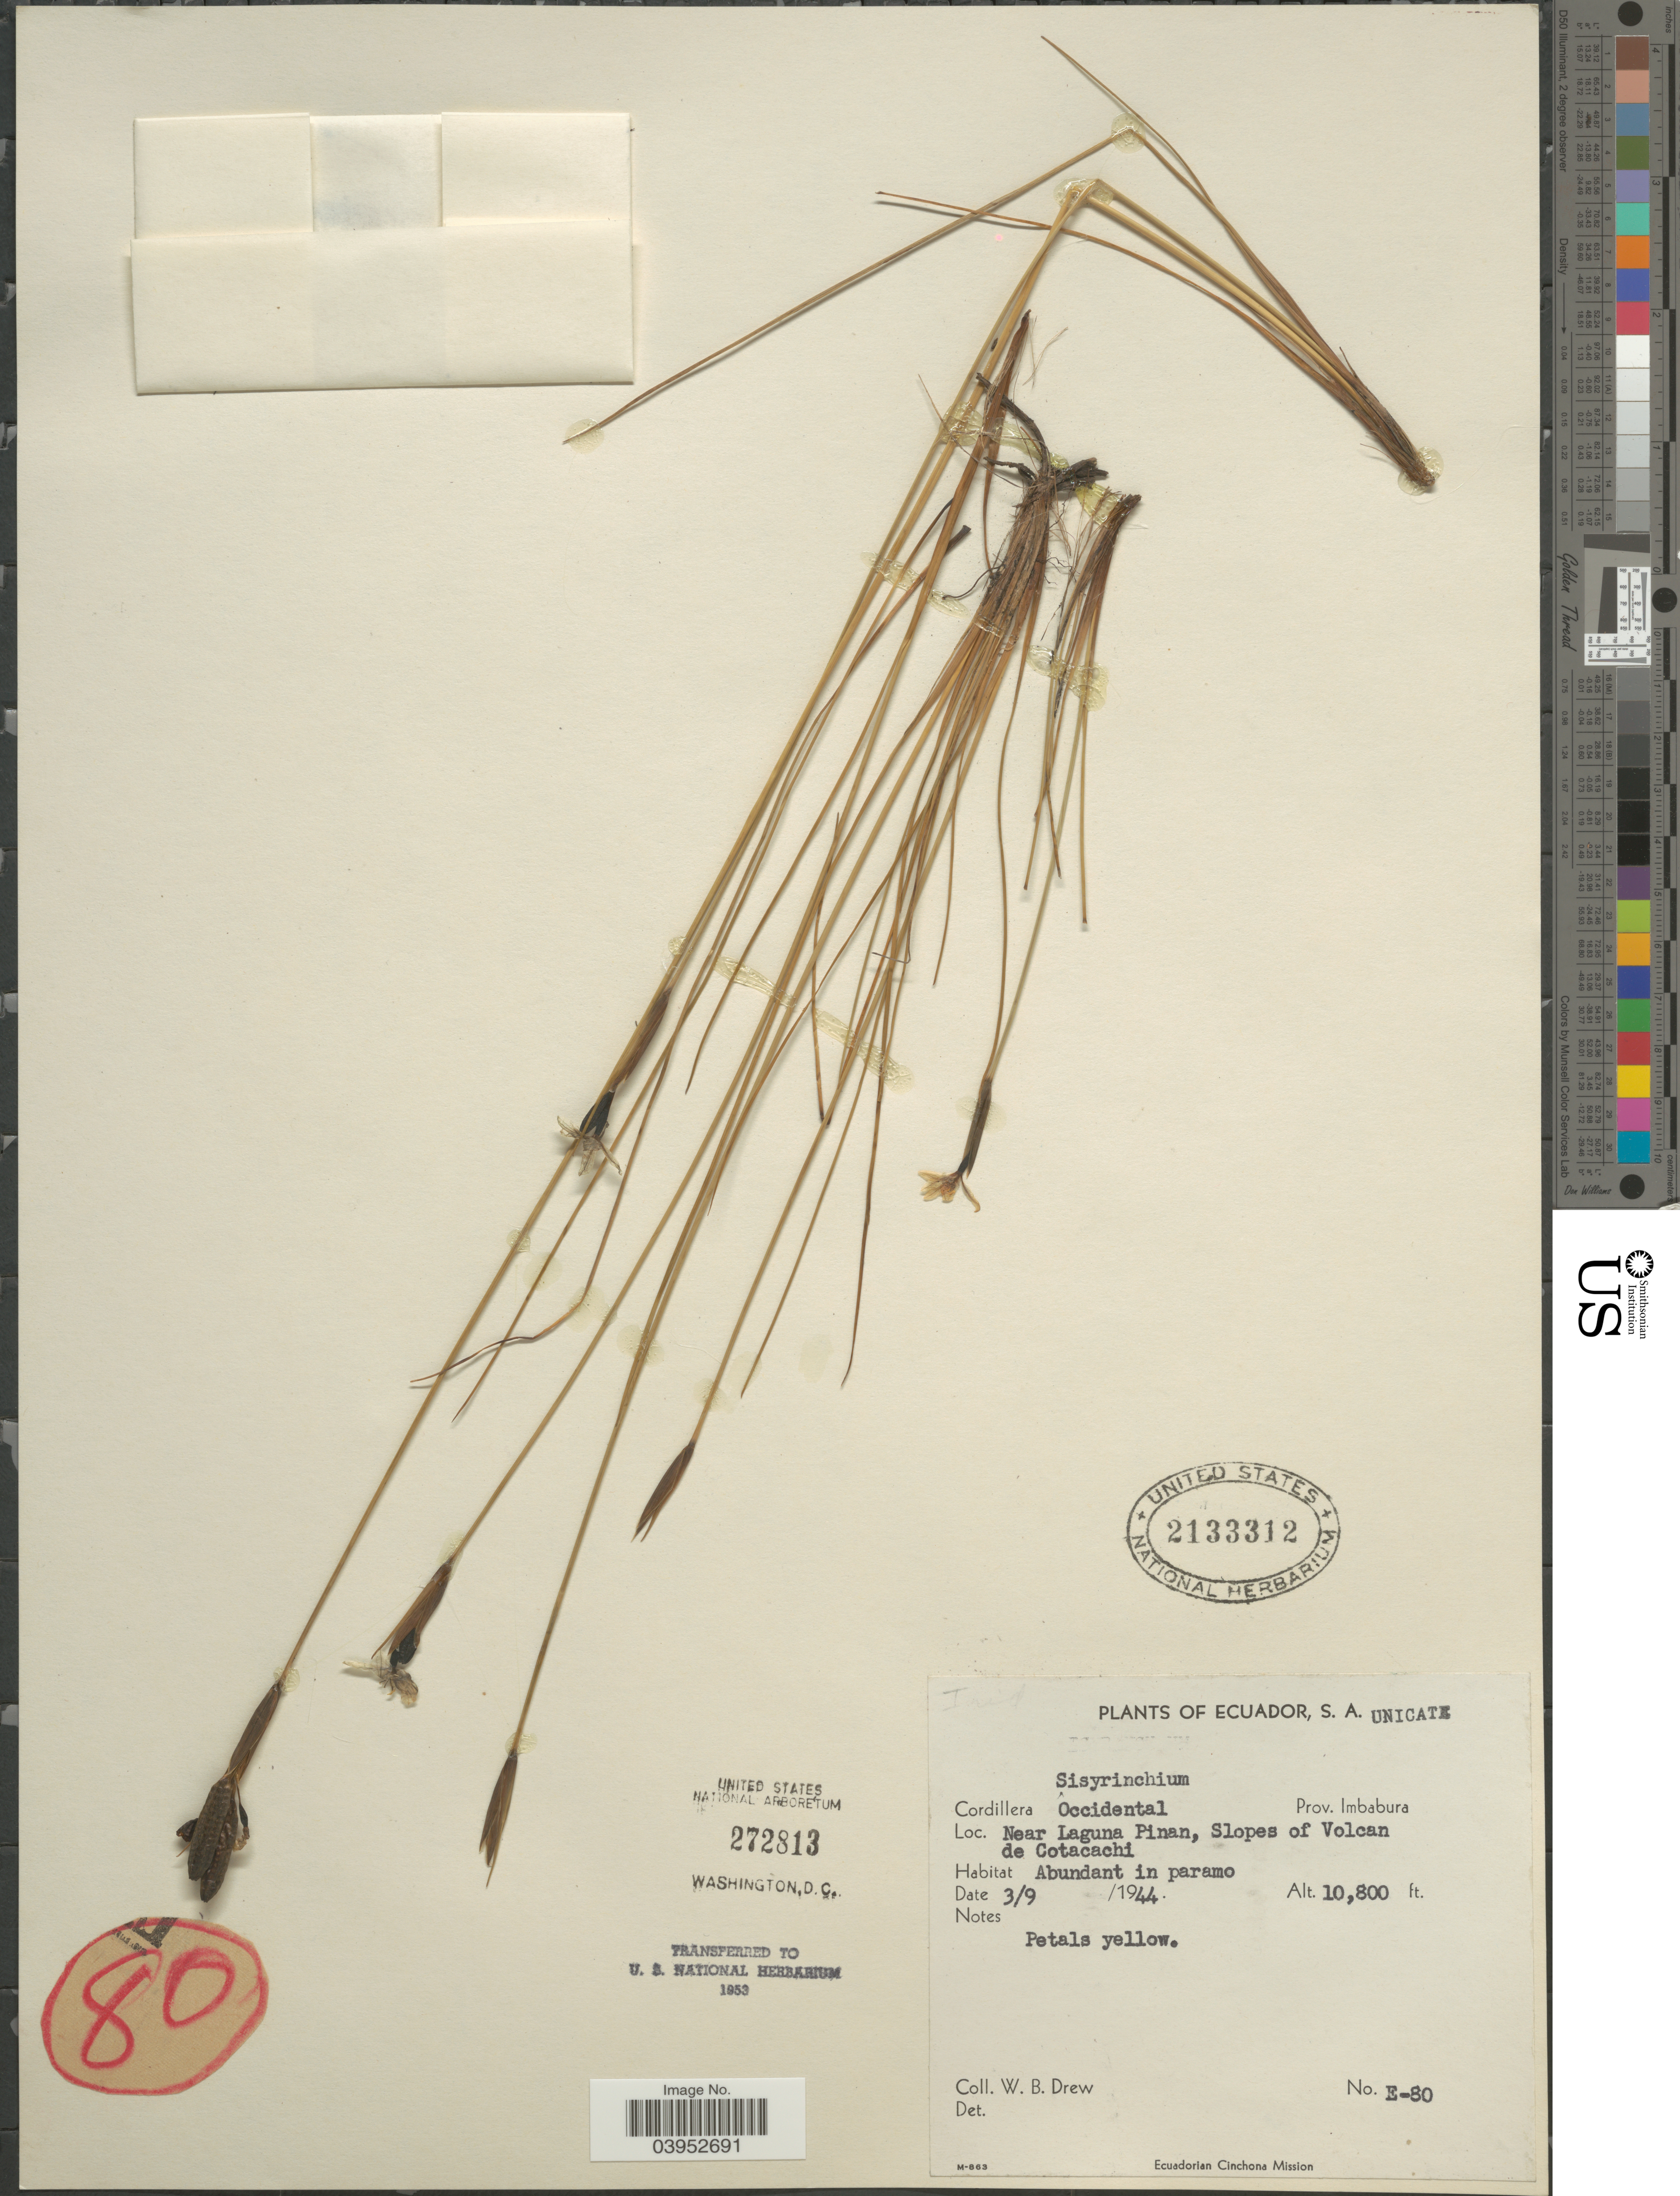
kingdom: Plantae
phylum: Tracheophyta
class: Liliopsida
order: Asparagales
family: Iridaceae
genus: Sisyrinchium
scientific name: Sisyrinchium sp.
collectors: W. B. Drew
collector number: E-80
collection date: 1944-09-03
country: Ecuador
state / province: Imbabura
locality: Cordillera Occidental. Near Laguna Pinan, Slopes of Volcan de Cotacachi.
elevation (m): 3292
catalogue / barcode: US 2133312